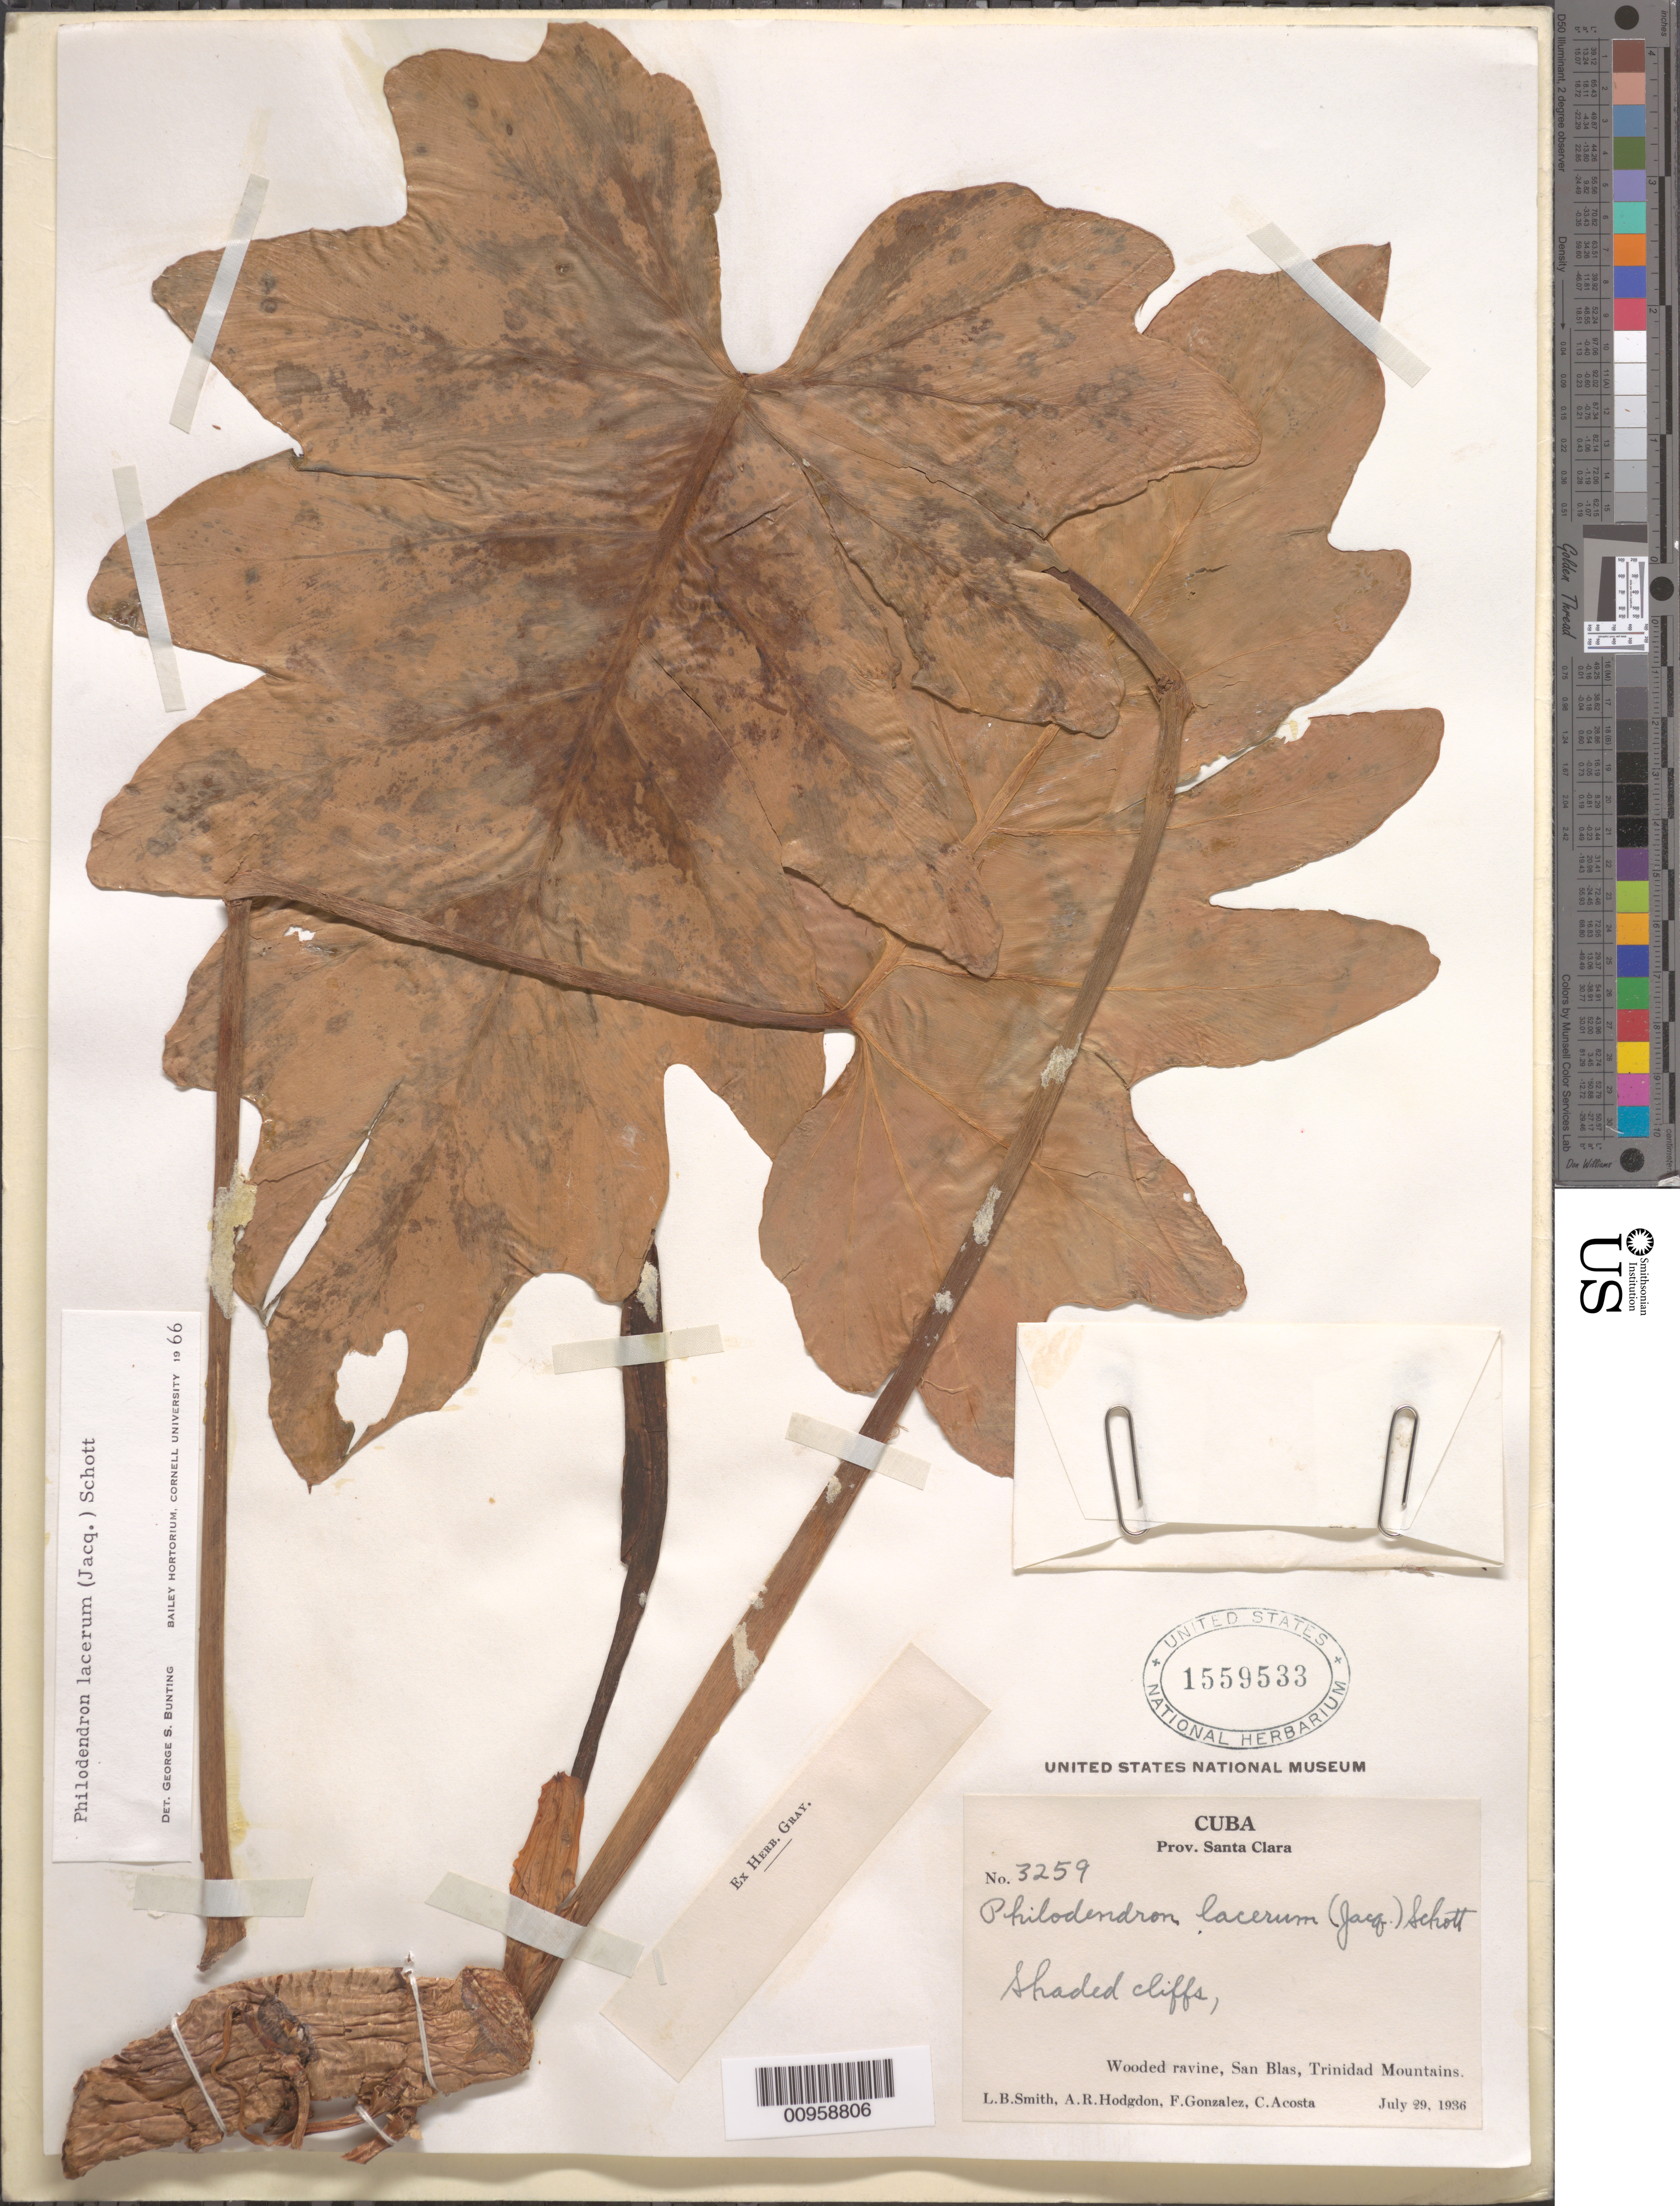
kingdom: Plantae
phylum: Tracheophyta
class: Liliopsida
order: Alismatales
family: Araceae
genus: Philodendron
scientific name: Philodendron lacerum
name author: (Jacq.) Schott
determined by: Bunting, G. S.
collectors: L. Smith, A. R. Hodgdon & C. E. Acosta-Arteaga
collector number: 3259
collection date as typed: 29 Jul 1939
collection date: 1939-07-29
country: Cuba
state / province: Las Villas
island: Cuba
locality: San Blas, Trinidad Mountains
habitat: Shaded cliffs in wooded ravine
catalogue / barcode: US 1559533